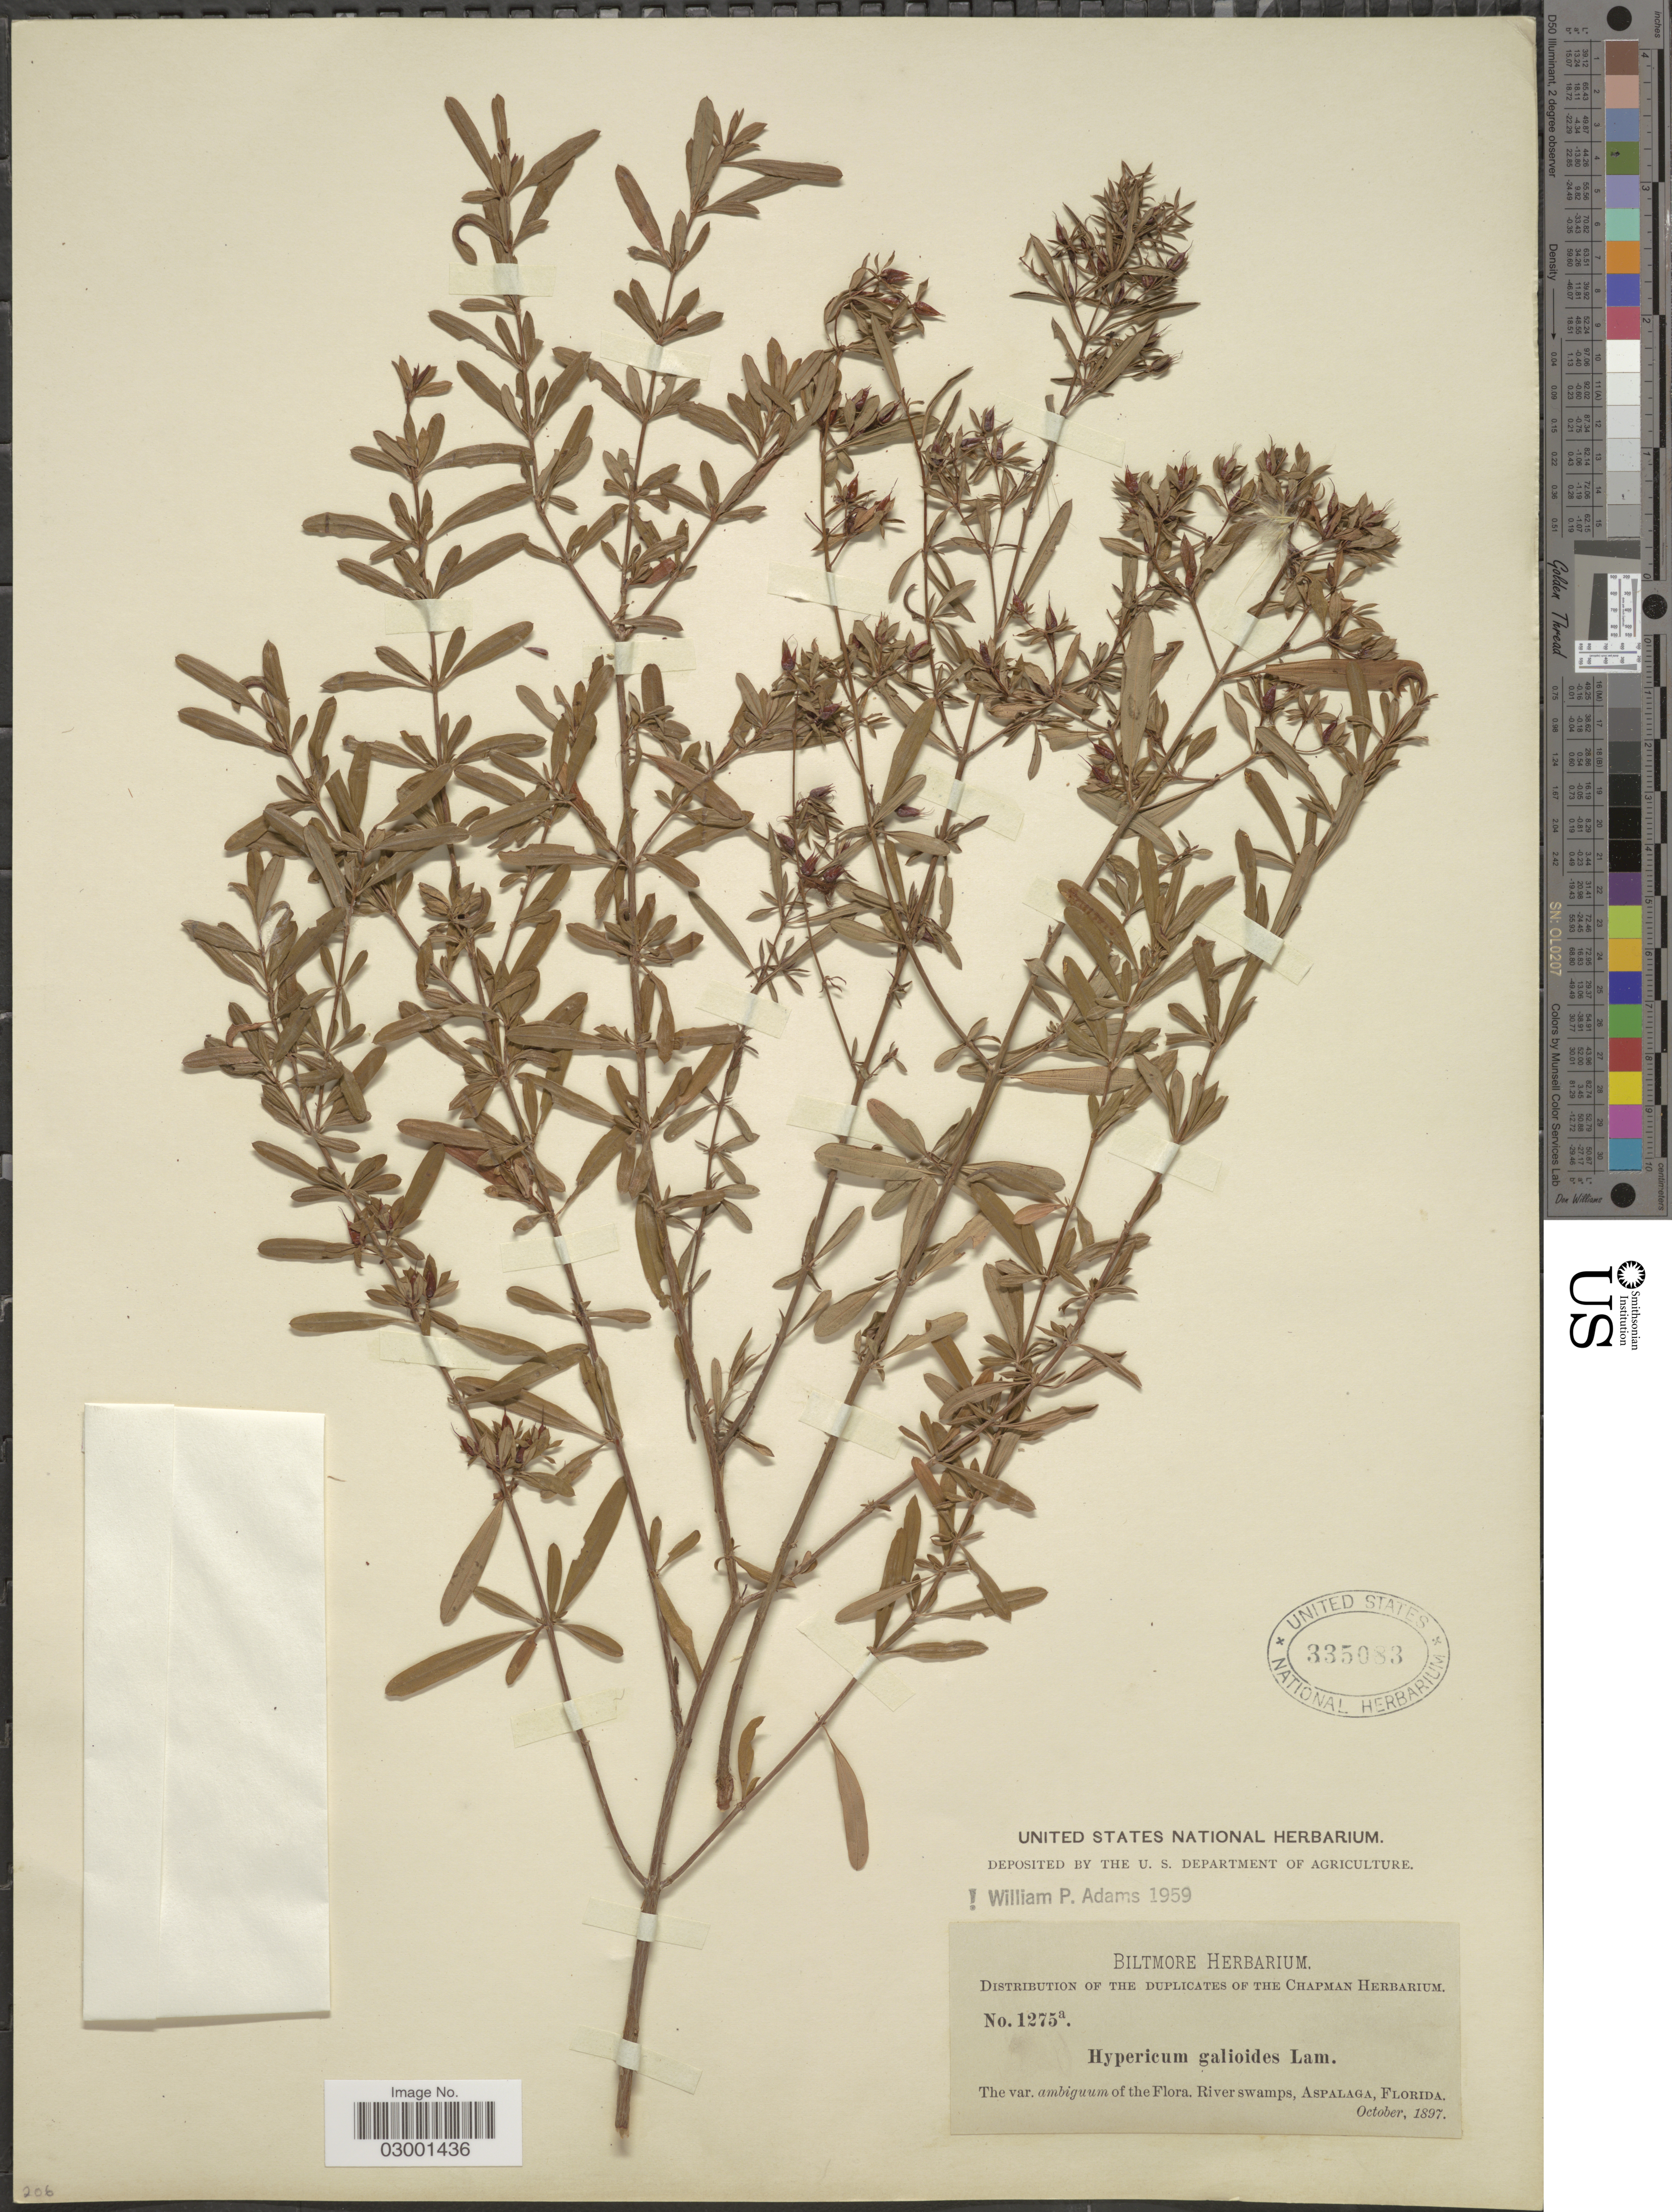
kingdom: Plantae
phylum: Tracheophyta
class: Magnoliopsida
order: Malpighiales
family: Hypericaceae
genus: Hypericum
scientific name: Hypericum galioides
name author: Lam.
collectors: ex herb. Biltmore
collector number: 1275a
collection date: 1897-10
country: United States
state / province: Florida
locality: River swamps, Aspalaga.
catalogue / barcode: US 335083